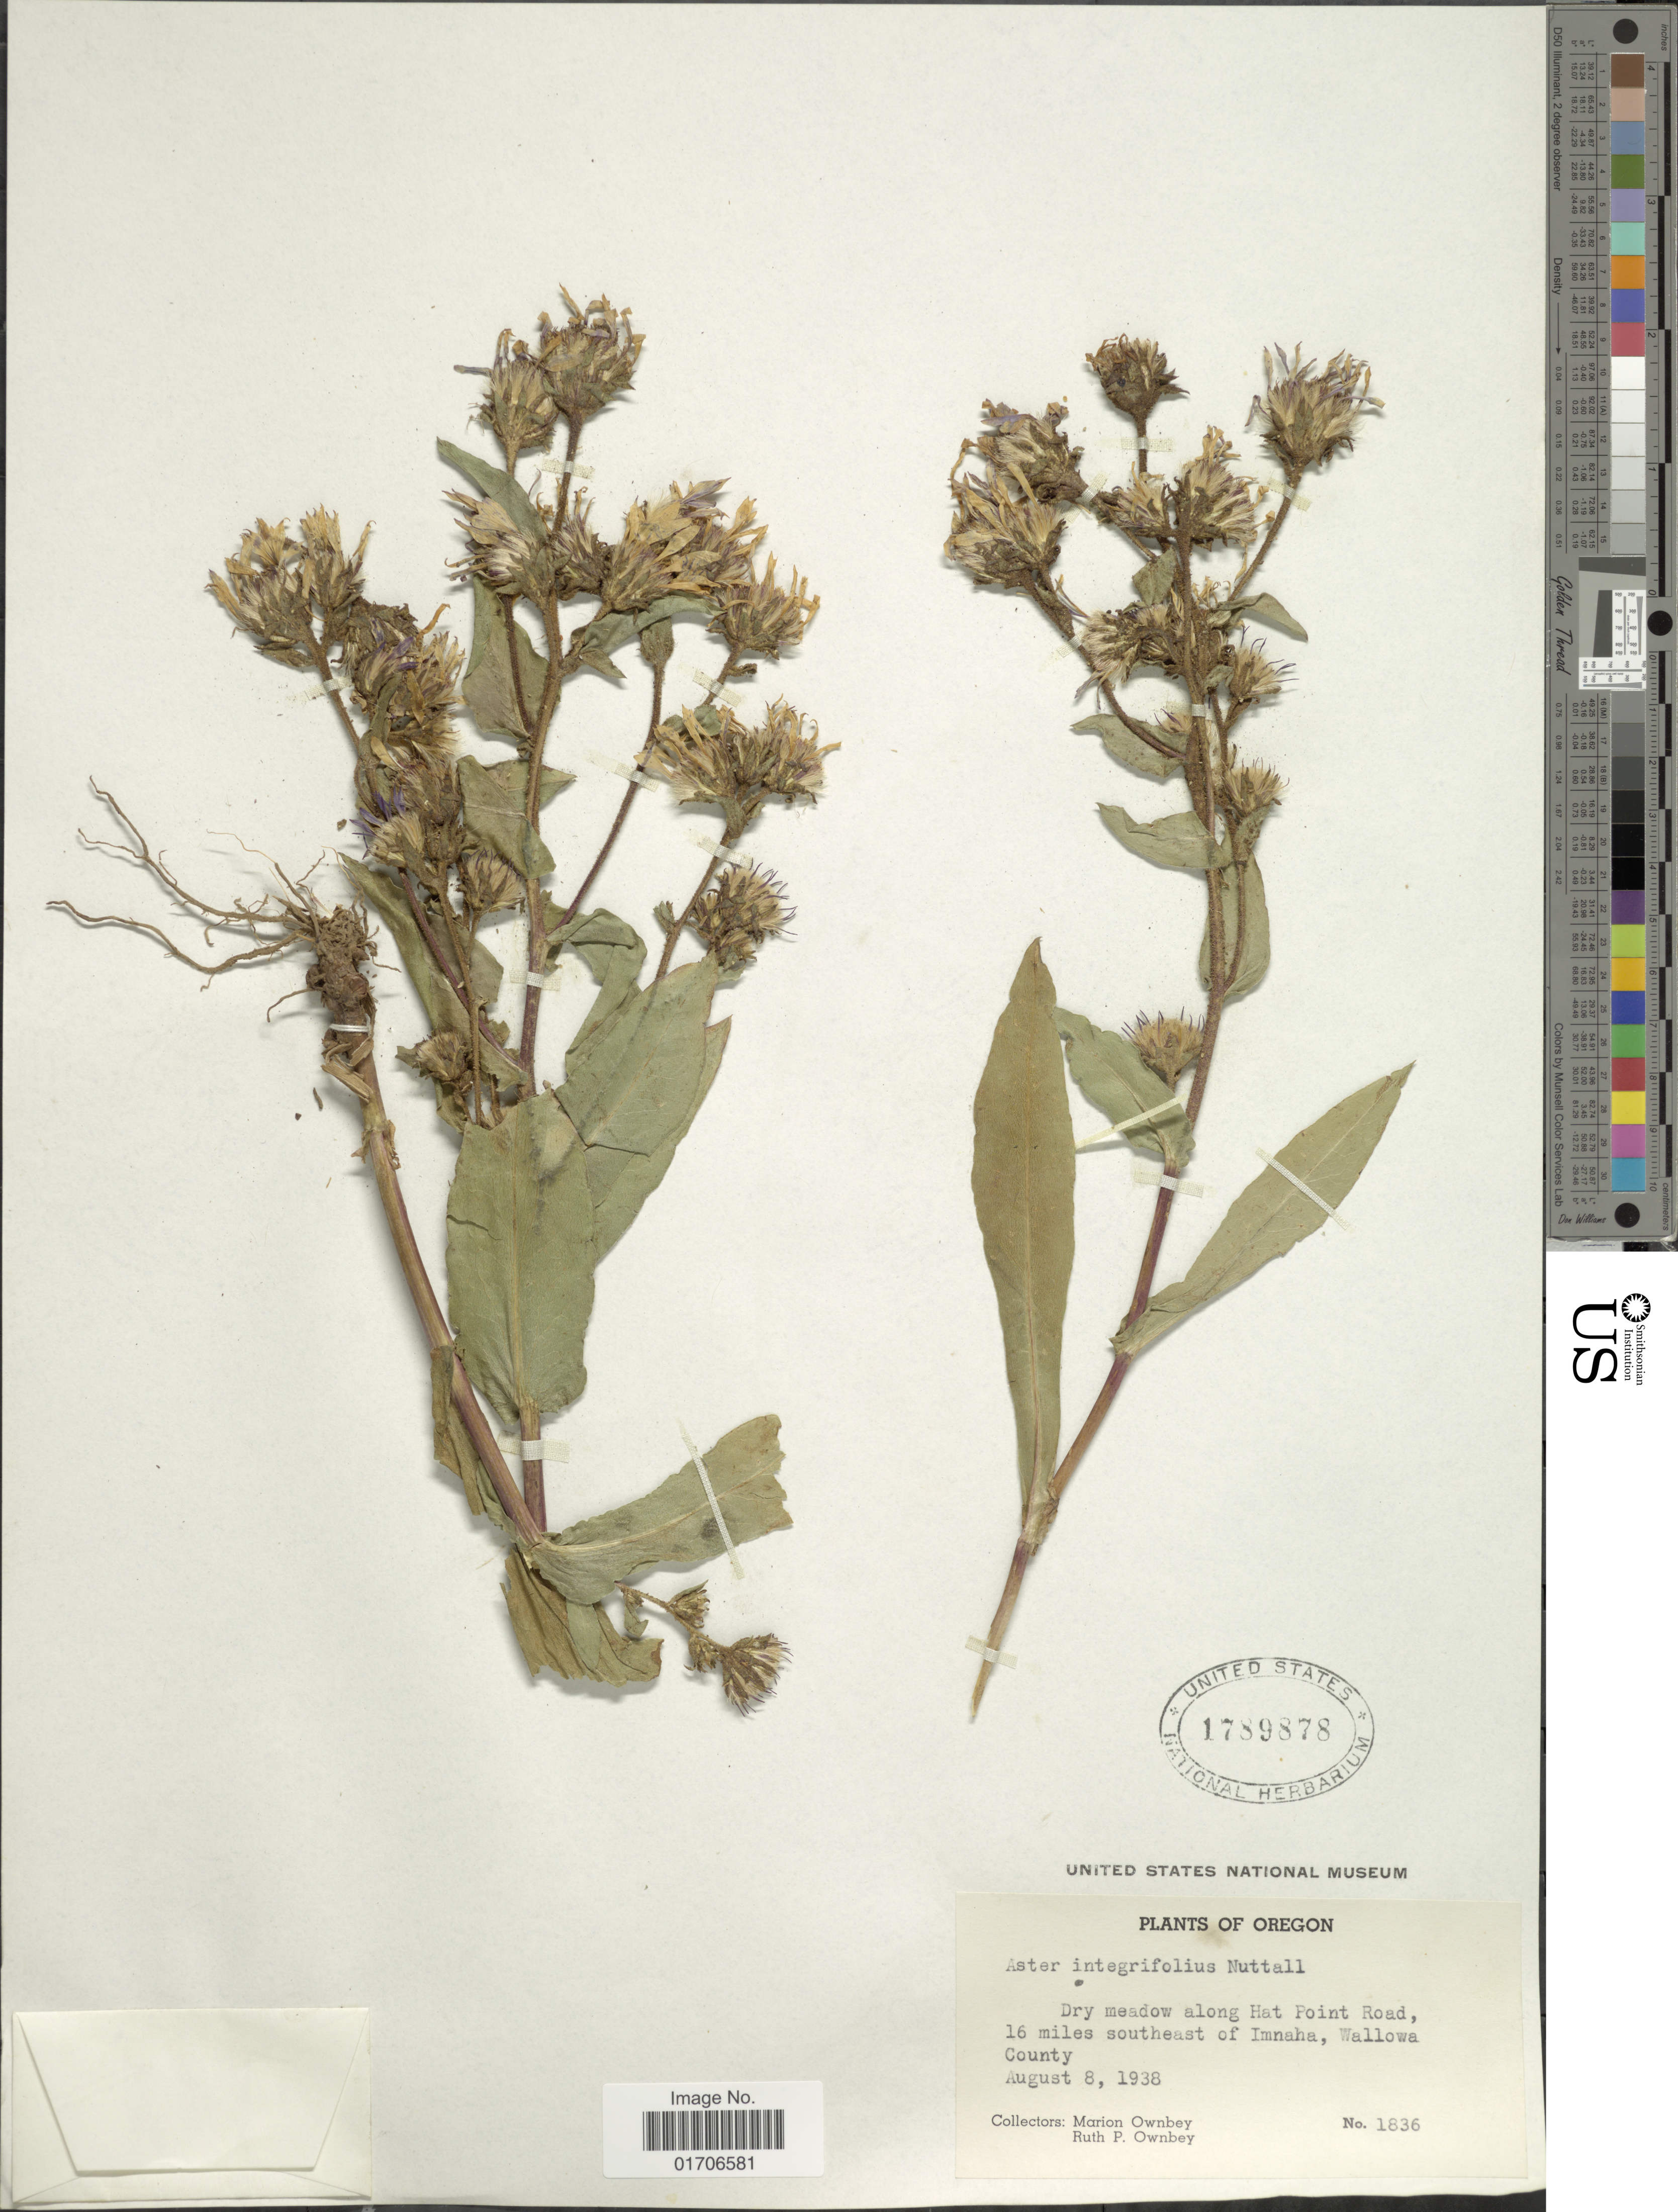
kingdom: Plantae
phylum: Tracheophyta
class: Magnoliopsida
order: Asterales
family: Asteraceae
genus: Eurybia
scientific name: Eurybia integrifolia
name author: (Nutt.) G.L. Nesom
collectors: F. M. Ownbey & R. Ownbey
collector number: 1836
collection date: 1938-08-08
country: United States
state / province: Oregon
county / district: Wallowa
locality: Dry meadow along Hat Point Road, 16 miles southeast of Imnaha, Wallowa County.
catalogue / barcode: US 1789878